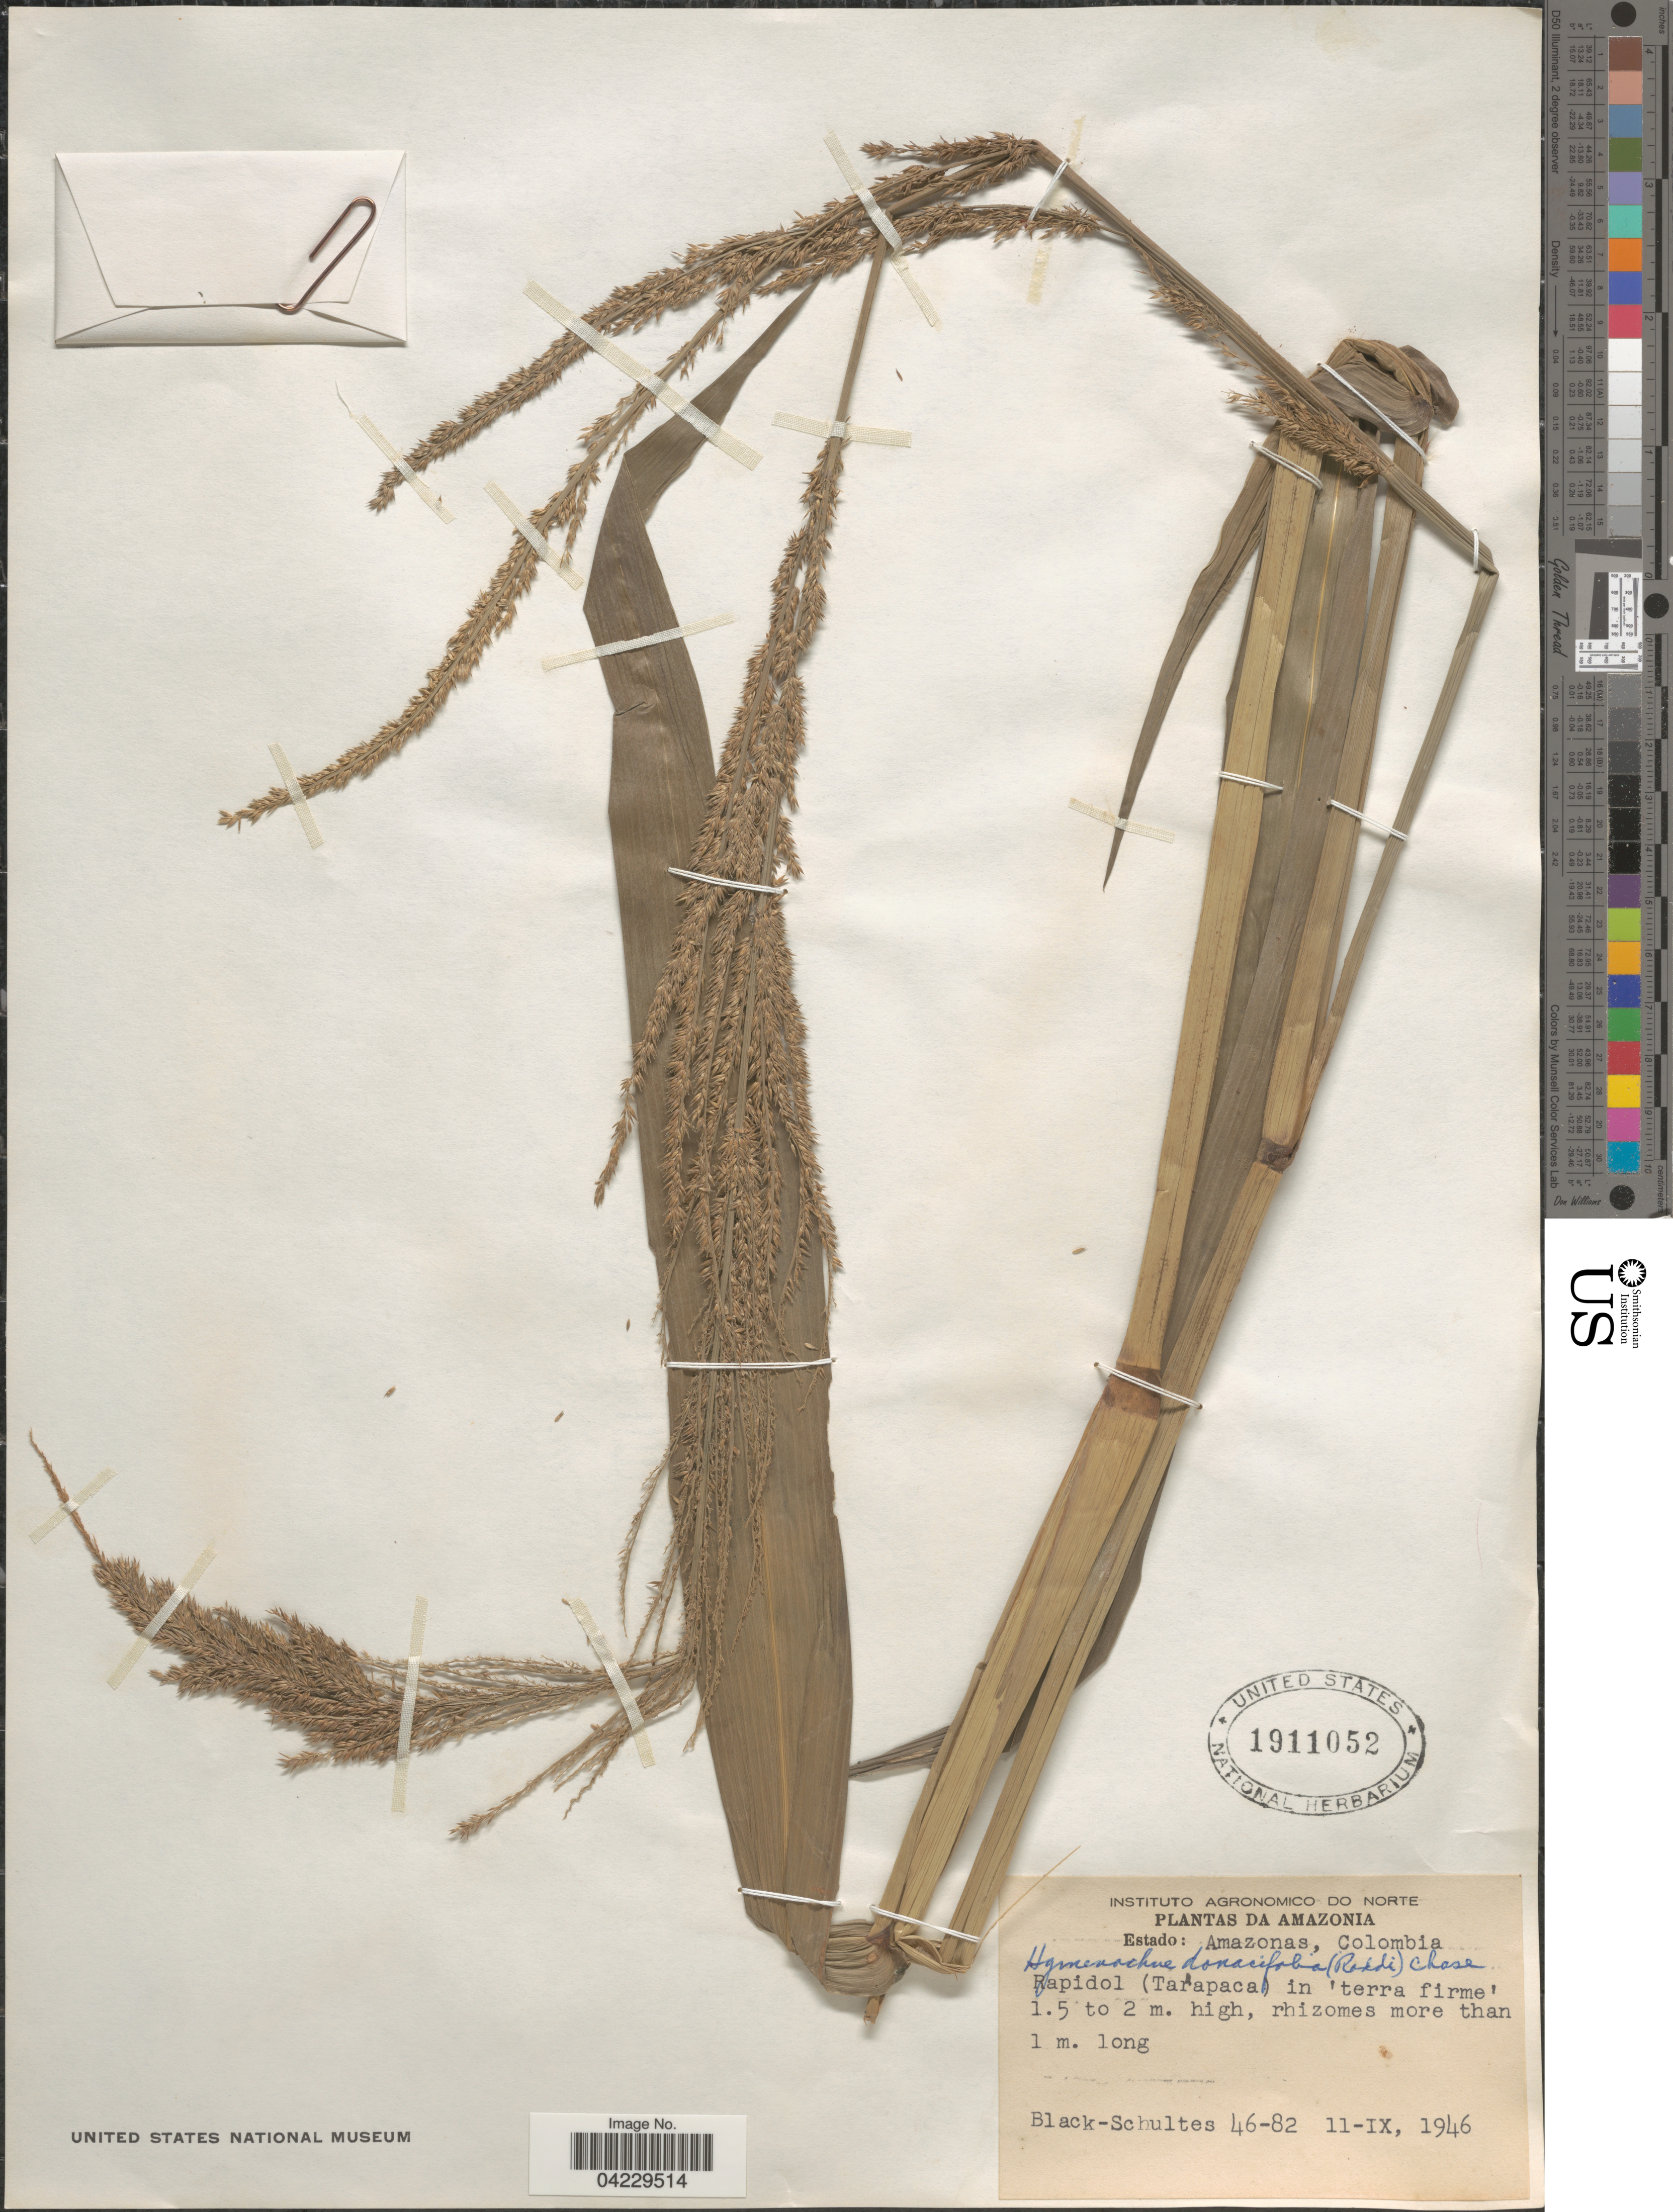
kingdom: Plantae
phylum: Tracheophyta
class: Liliopsida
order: Poales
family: Poaceae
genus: Hymenachne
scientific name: Hymenachne donacifolia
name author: (Raddi) Chase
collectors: -- Black & -- Schultes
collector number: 46-82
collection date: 1946-09-11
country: Colombia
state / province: Amazônas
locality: Amazonia. Rapidol (Tarapaca) in 'terra firme'.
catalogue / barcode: US 1911052